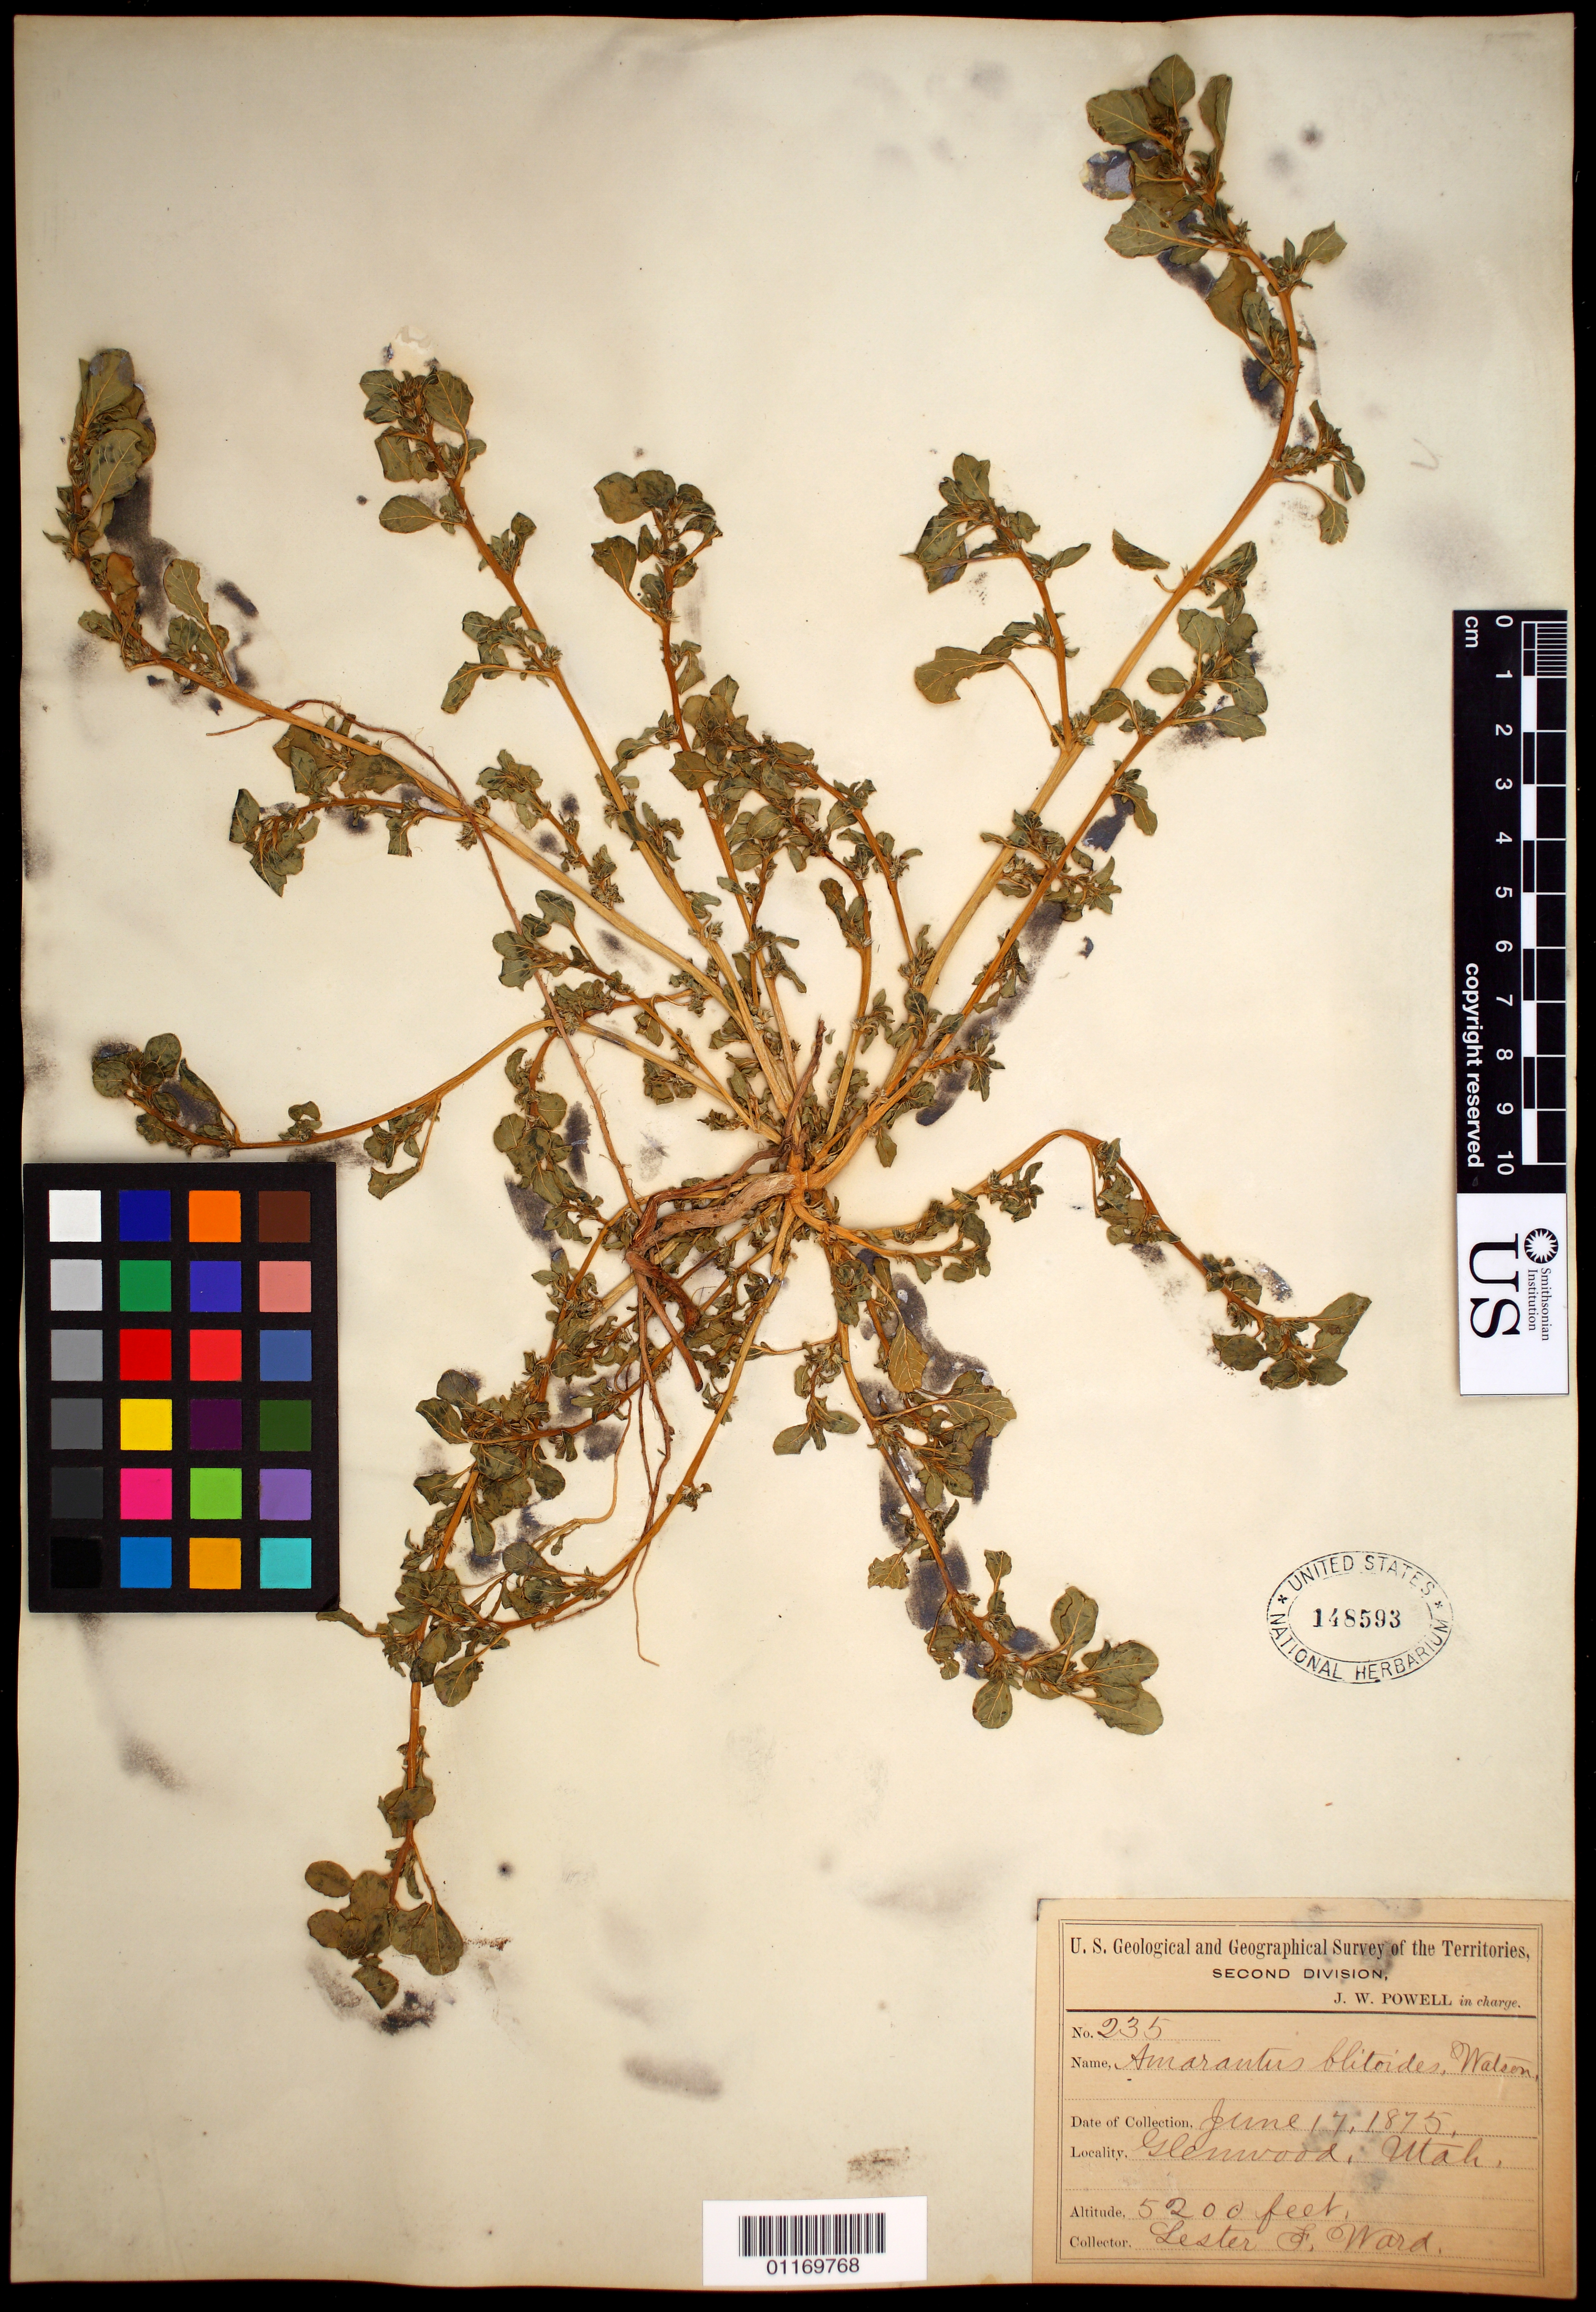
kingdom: Plantae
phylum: Tracheophyta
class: Magnoliopsida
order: Caryophyllales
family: Amaranthaceae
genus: Amaranthus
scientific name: Amaranthus blitoides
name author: S. Watson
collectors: L. F. Ward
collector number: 235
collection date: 1875-06-17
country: United States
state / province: Utah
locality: Glenwood.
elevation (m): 1585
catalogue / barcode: US 148593